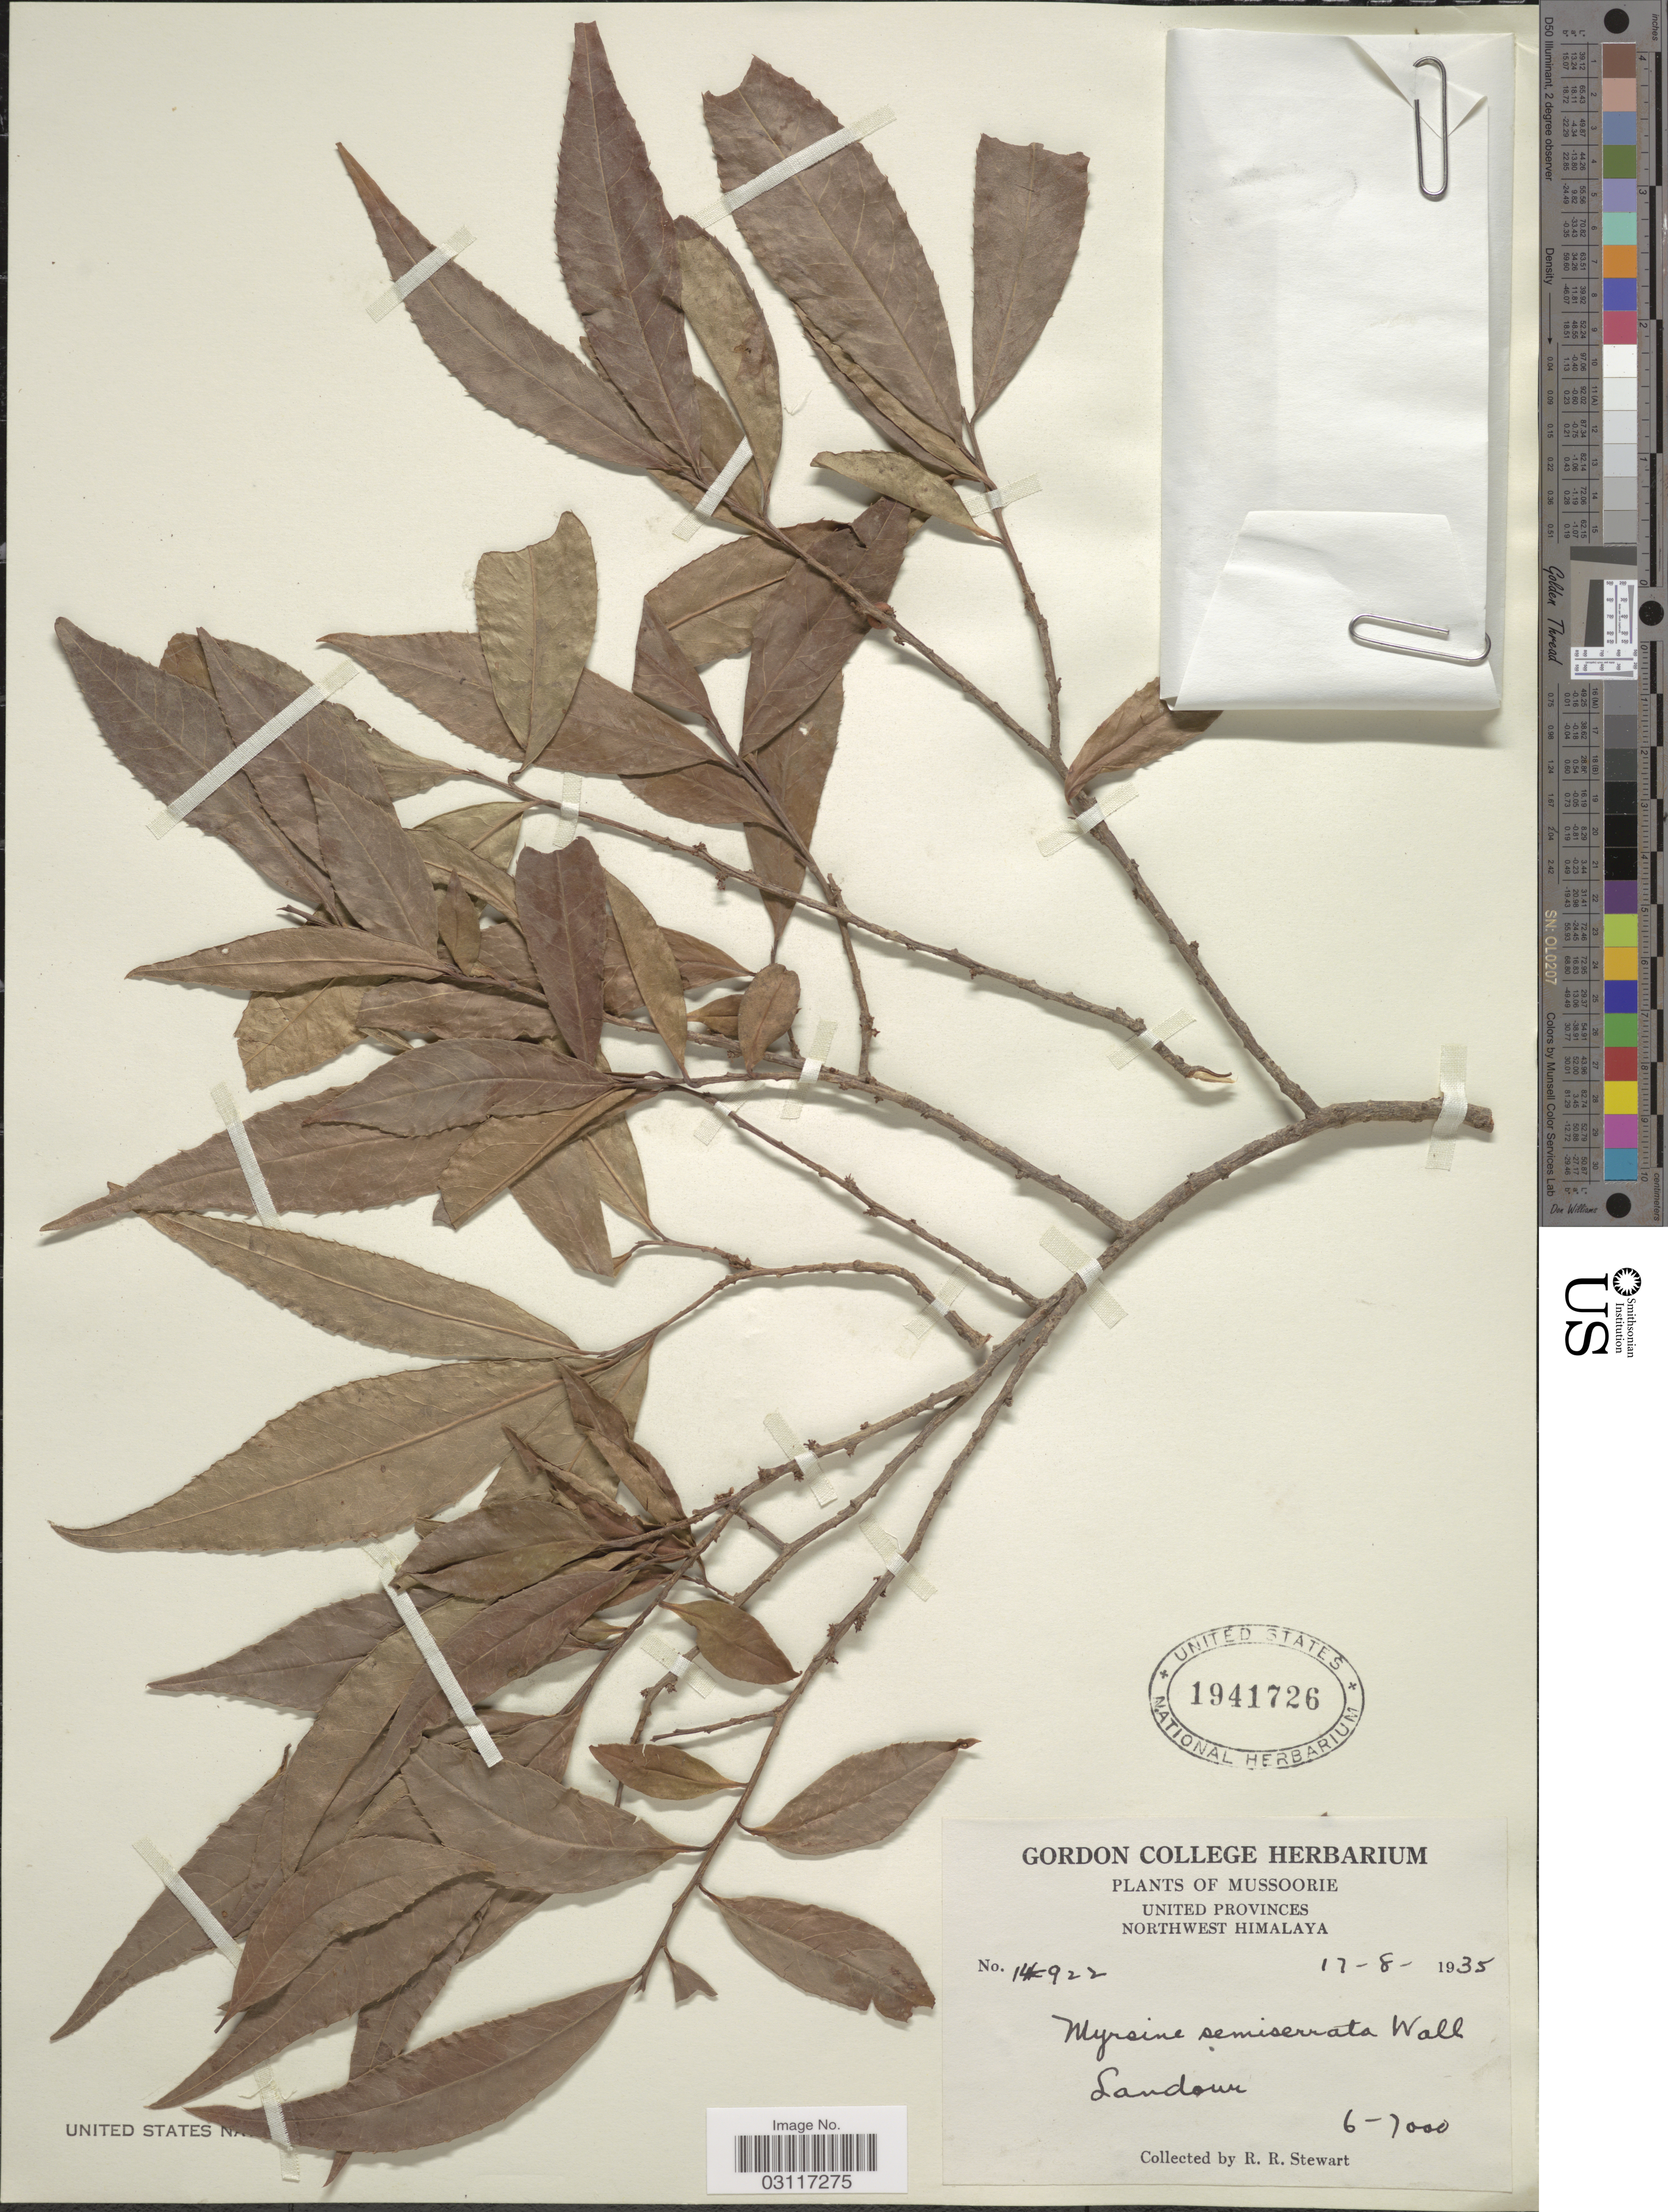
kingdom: Plantae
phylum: Tracheophyta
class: Magnoliopsida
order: Ericales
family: Primulaceae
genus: Myrsine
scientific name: Myrsine semiserrata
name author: Wall.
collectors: R. Stewart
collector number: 14922*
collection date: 1935-08-17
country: India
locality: Mussoorie. United Provinces Northwest Himalaya. Landour.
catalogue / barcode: US 1941726